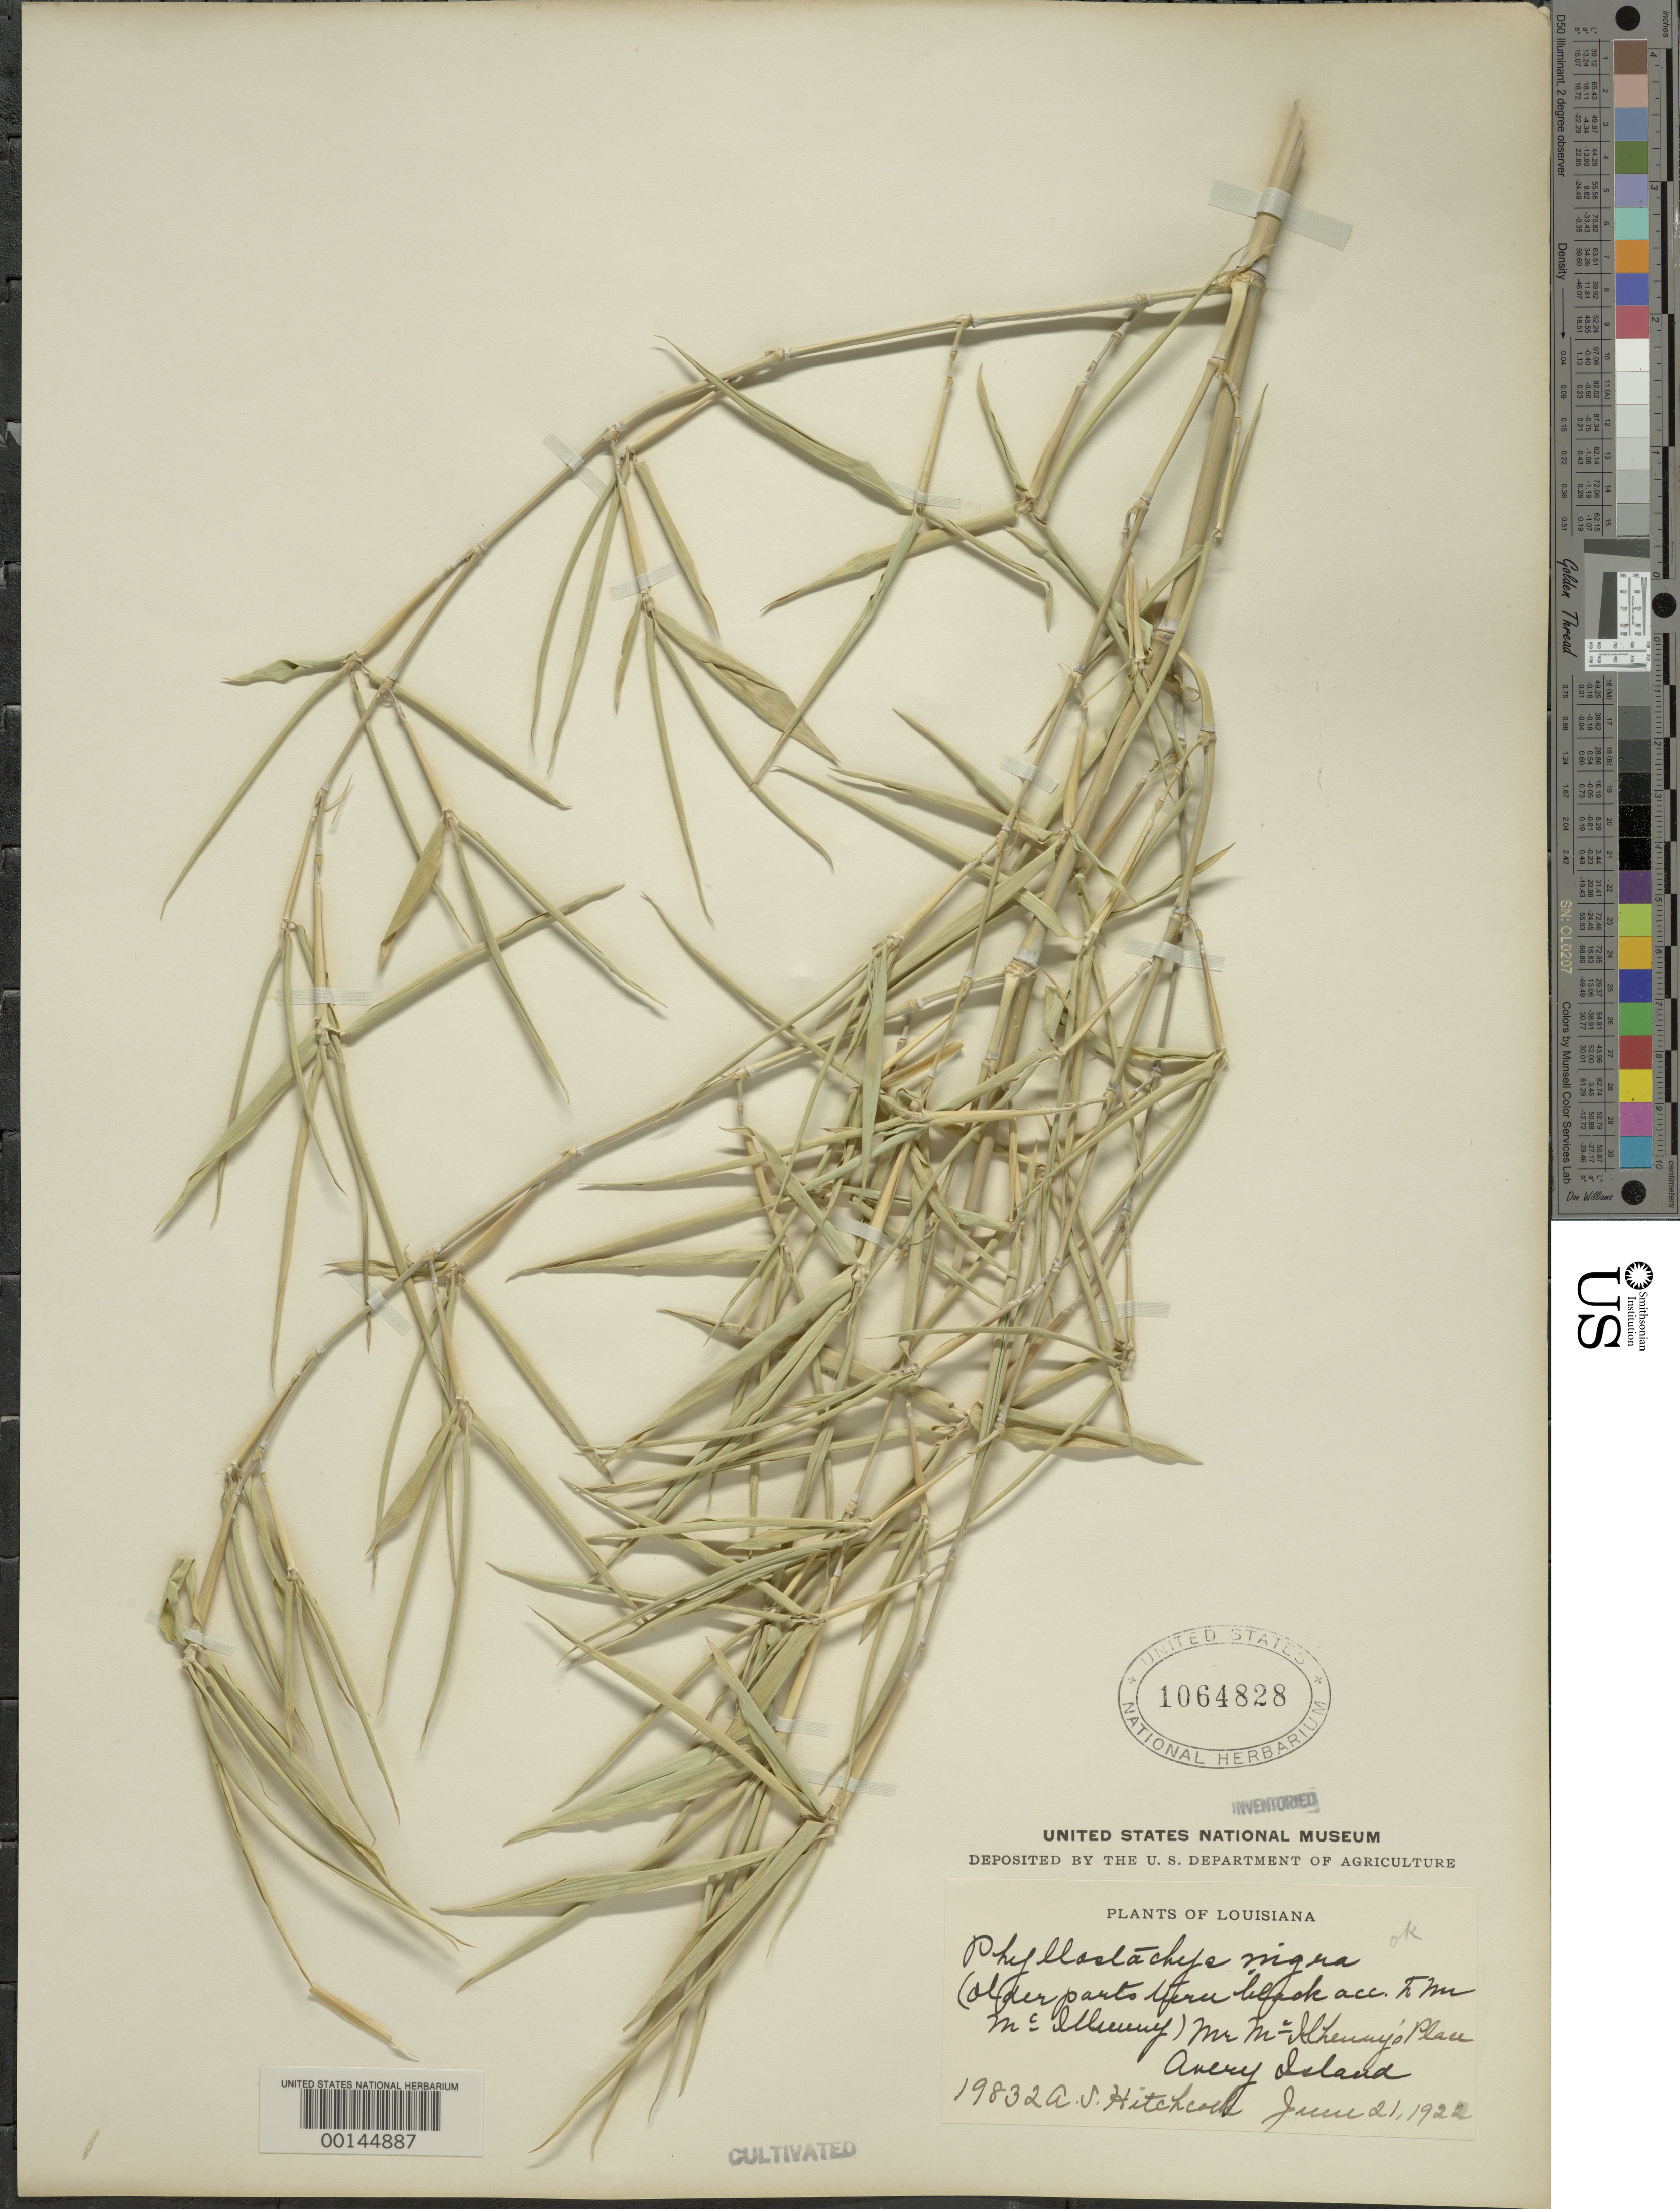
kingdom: Plantae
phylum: Tracheophyta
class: Liliopsida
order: Poales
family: Poaceae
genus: Phyllostachys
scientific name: Phyllostachys nigra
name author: (Lodd. ex Lindl.) Munro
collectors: A. S. Hitchcock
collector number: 19832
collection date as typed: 21 Jun 1922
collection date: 1922-06-21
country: United States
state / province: Louisiana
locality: Avery island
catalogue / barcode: US 1064828